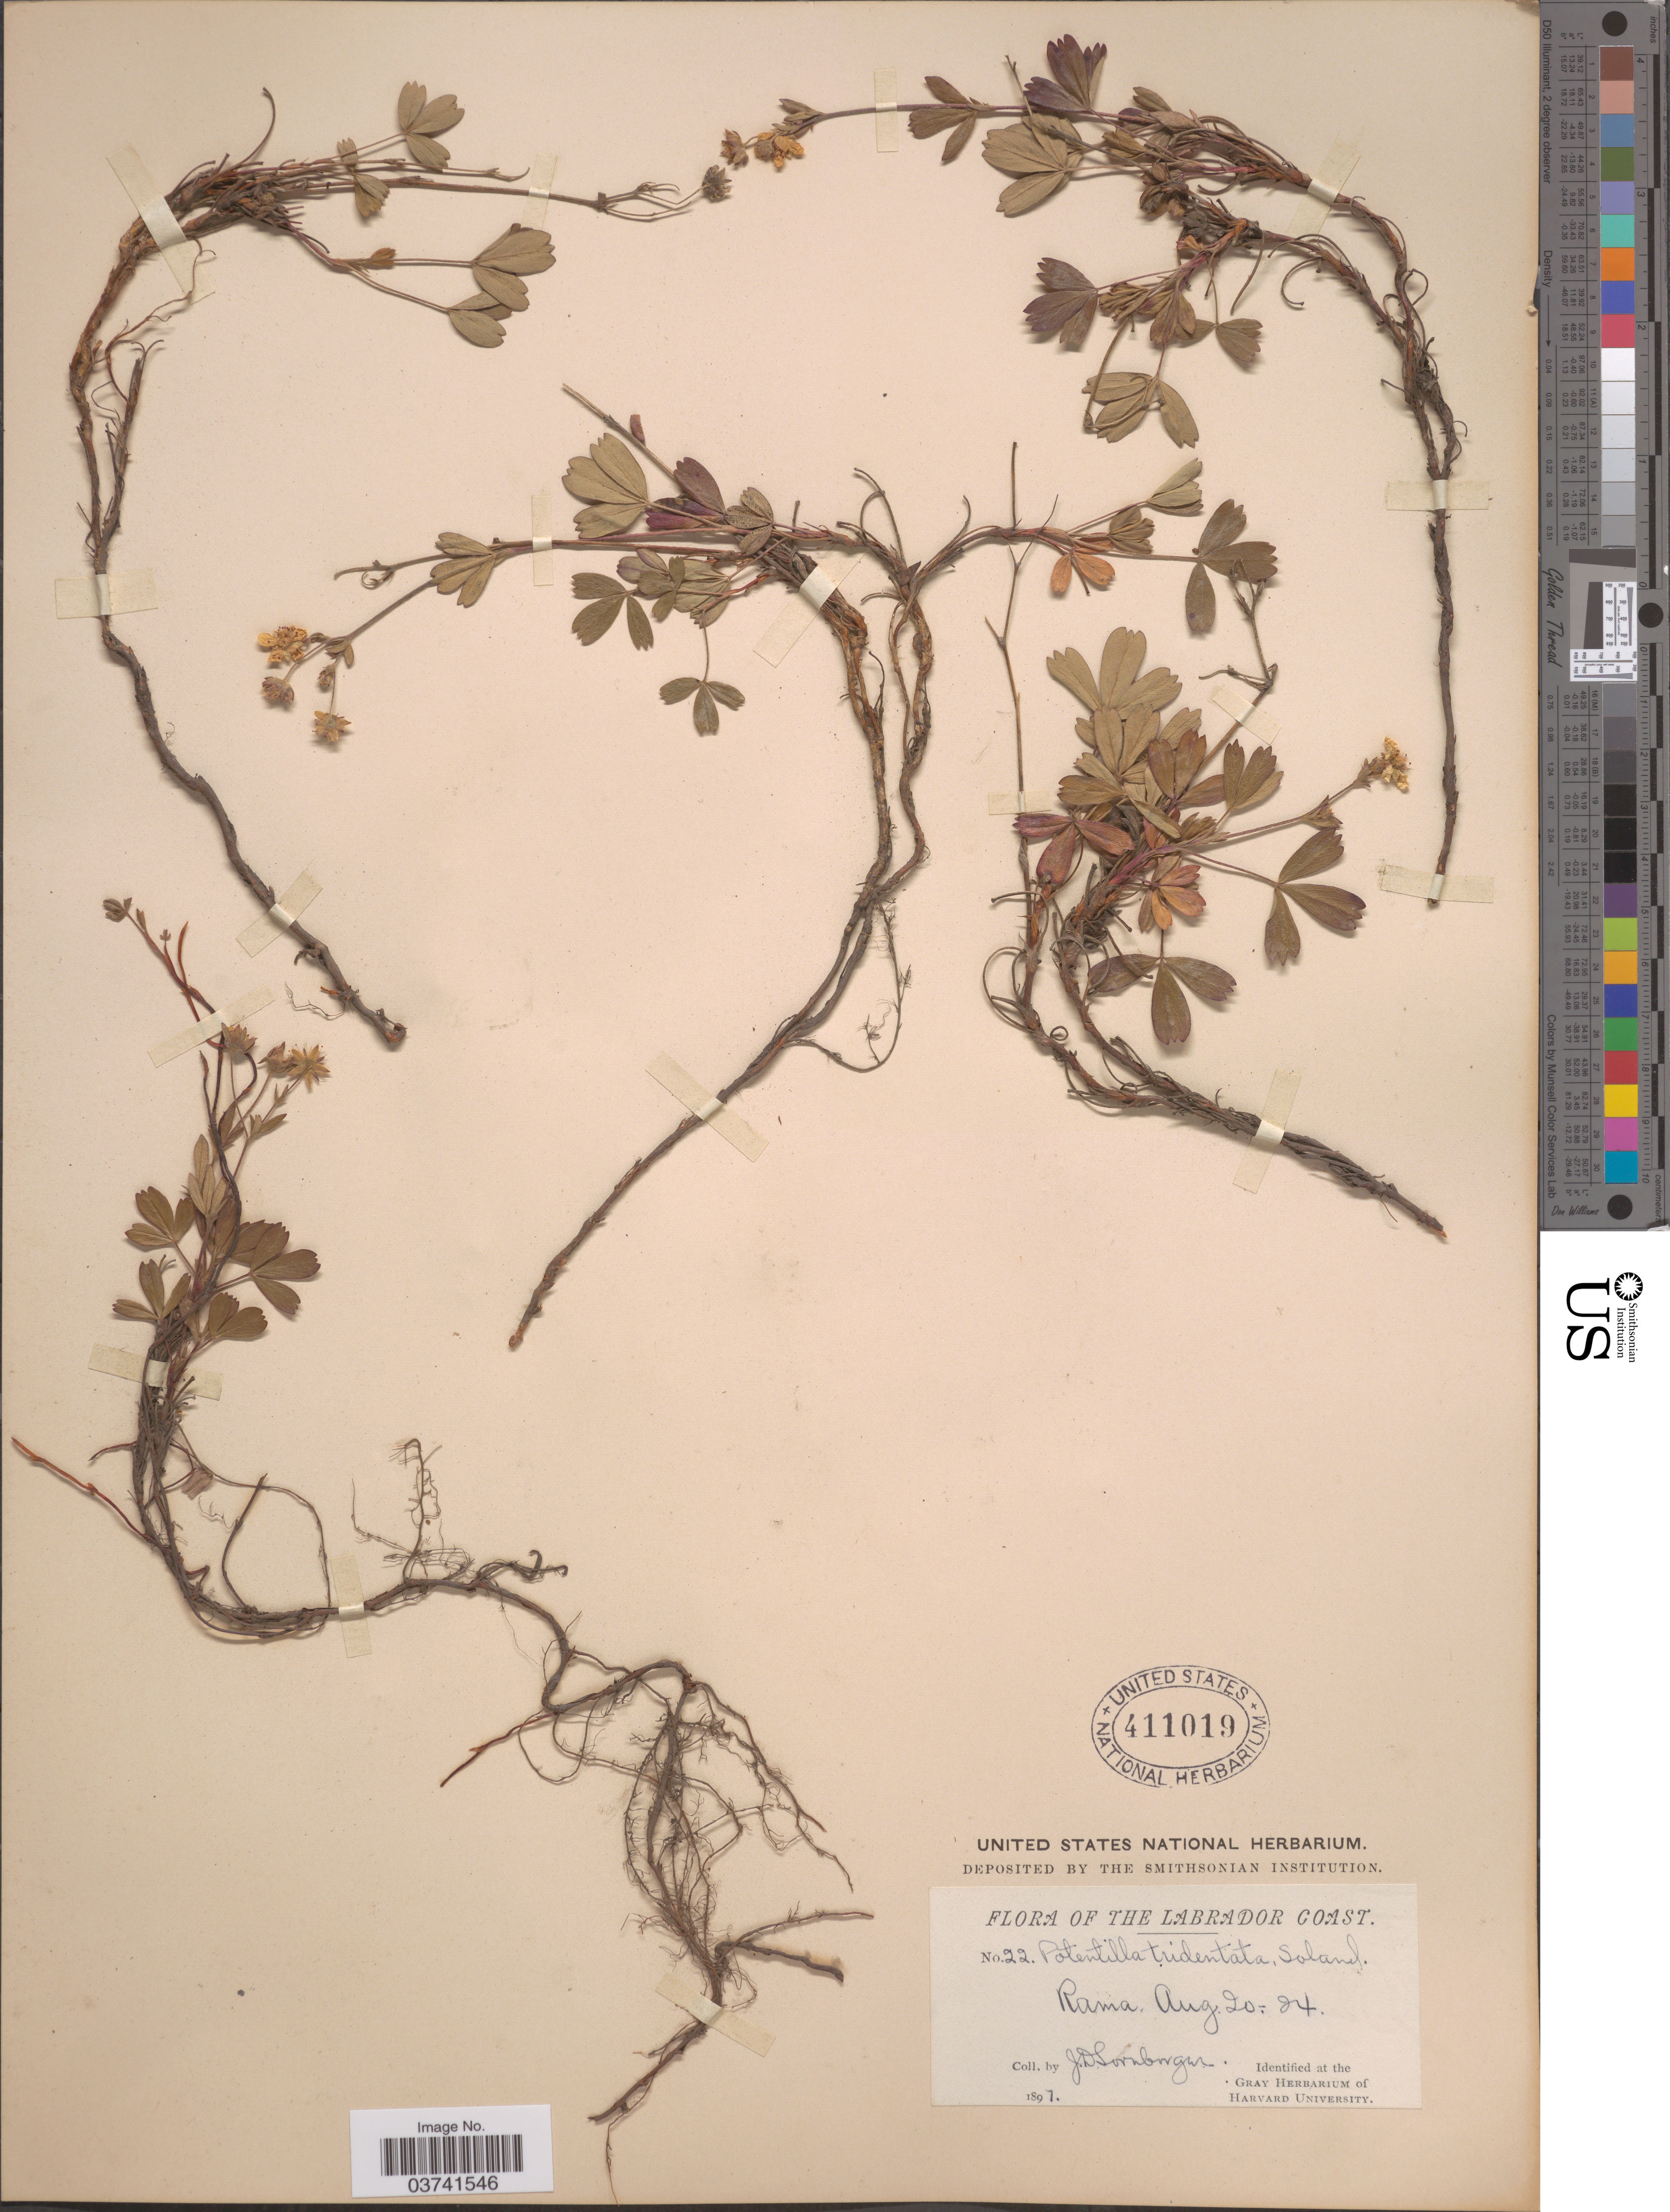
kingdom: Plantae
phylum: Tracheophyta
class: Magnoliopsida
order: Rosales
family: Rosaceae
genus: Potentilla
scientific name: Potentilla tridentata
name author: Aiton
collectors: J. Sornborger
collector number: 22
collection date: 1897-08-20/1897-08-24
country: Canada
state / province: Newfoundland and Labrador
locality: The Labrador Coast. Rama.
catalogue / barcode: US 411019